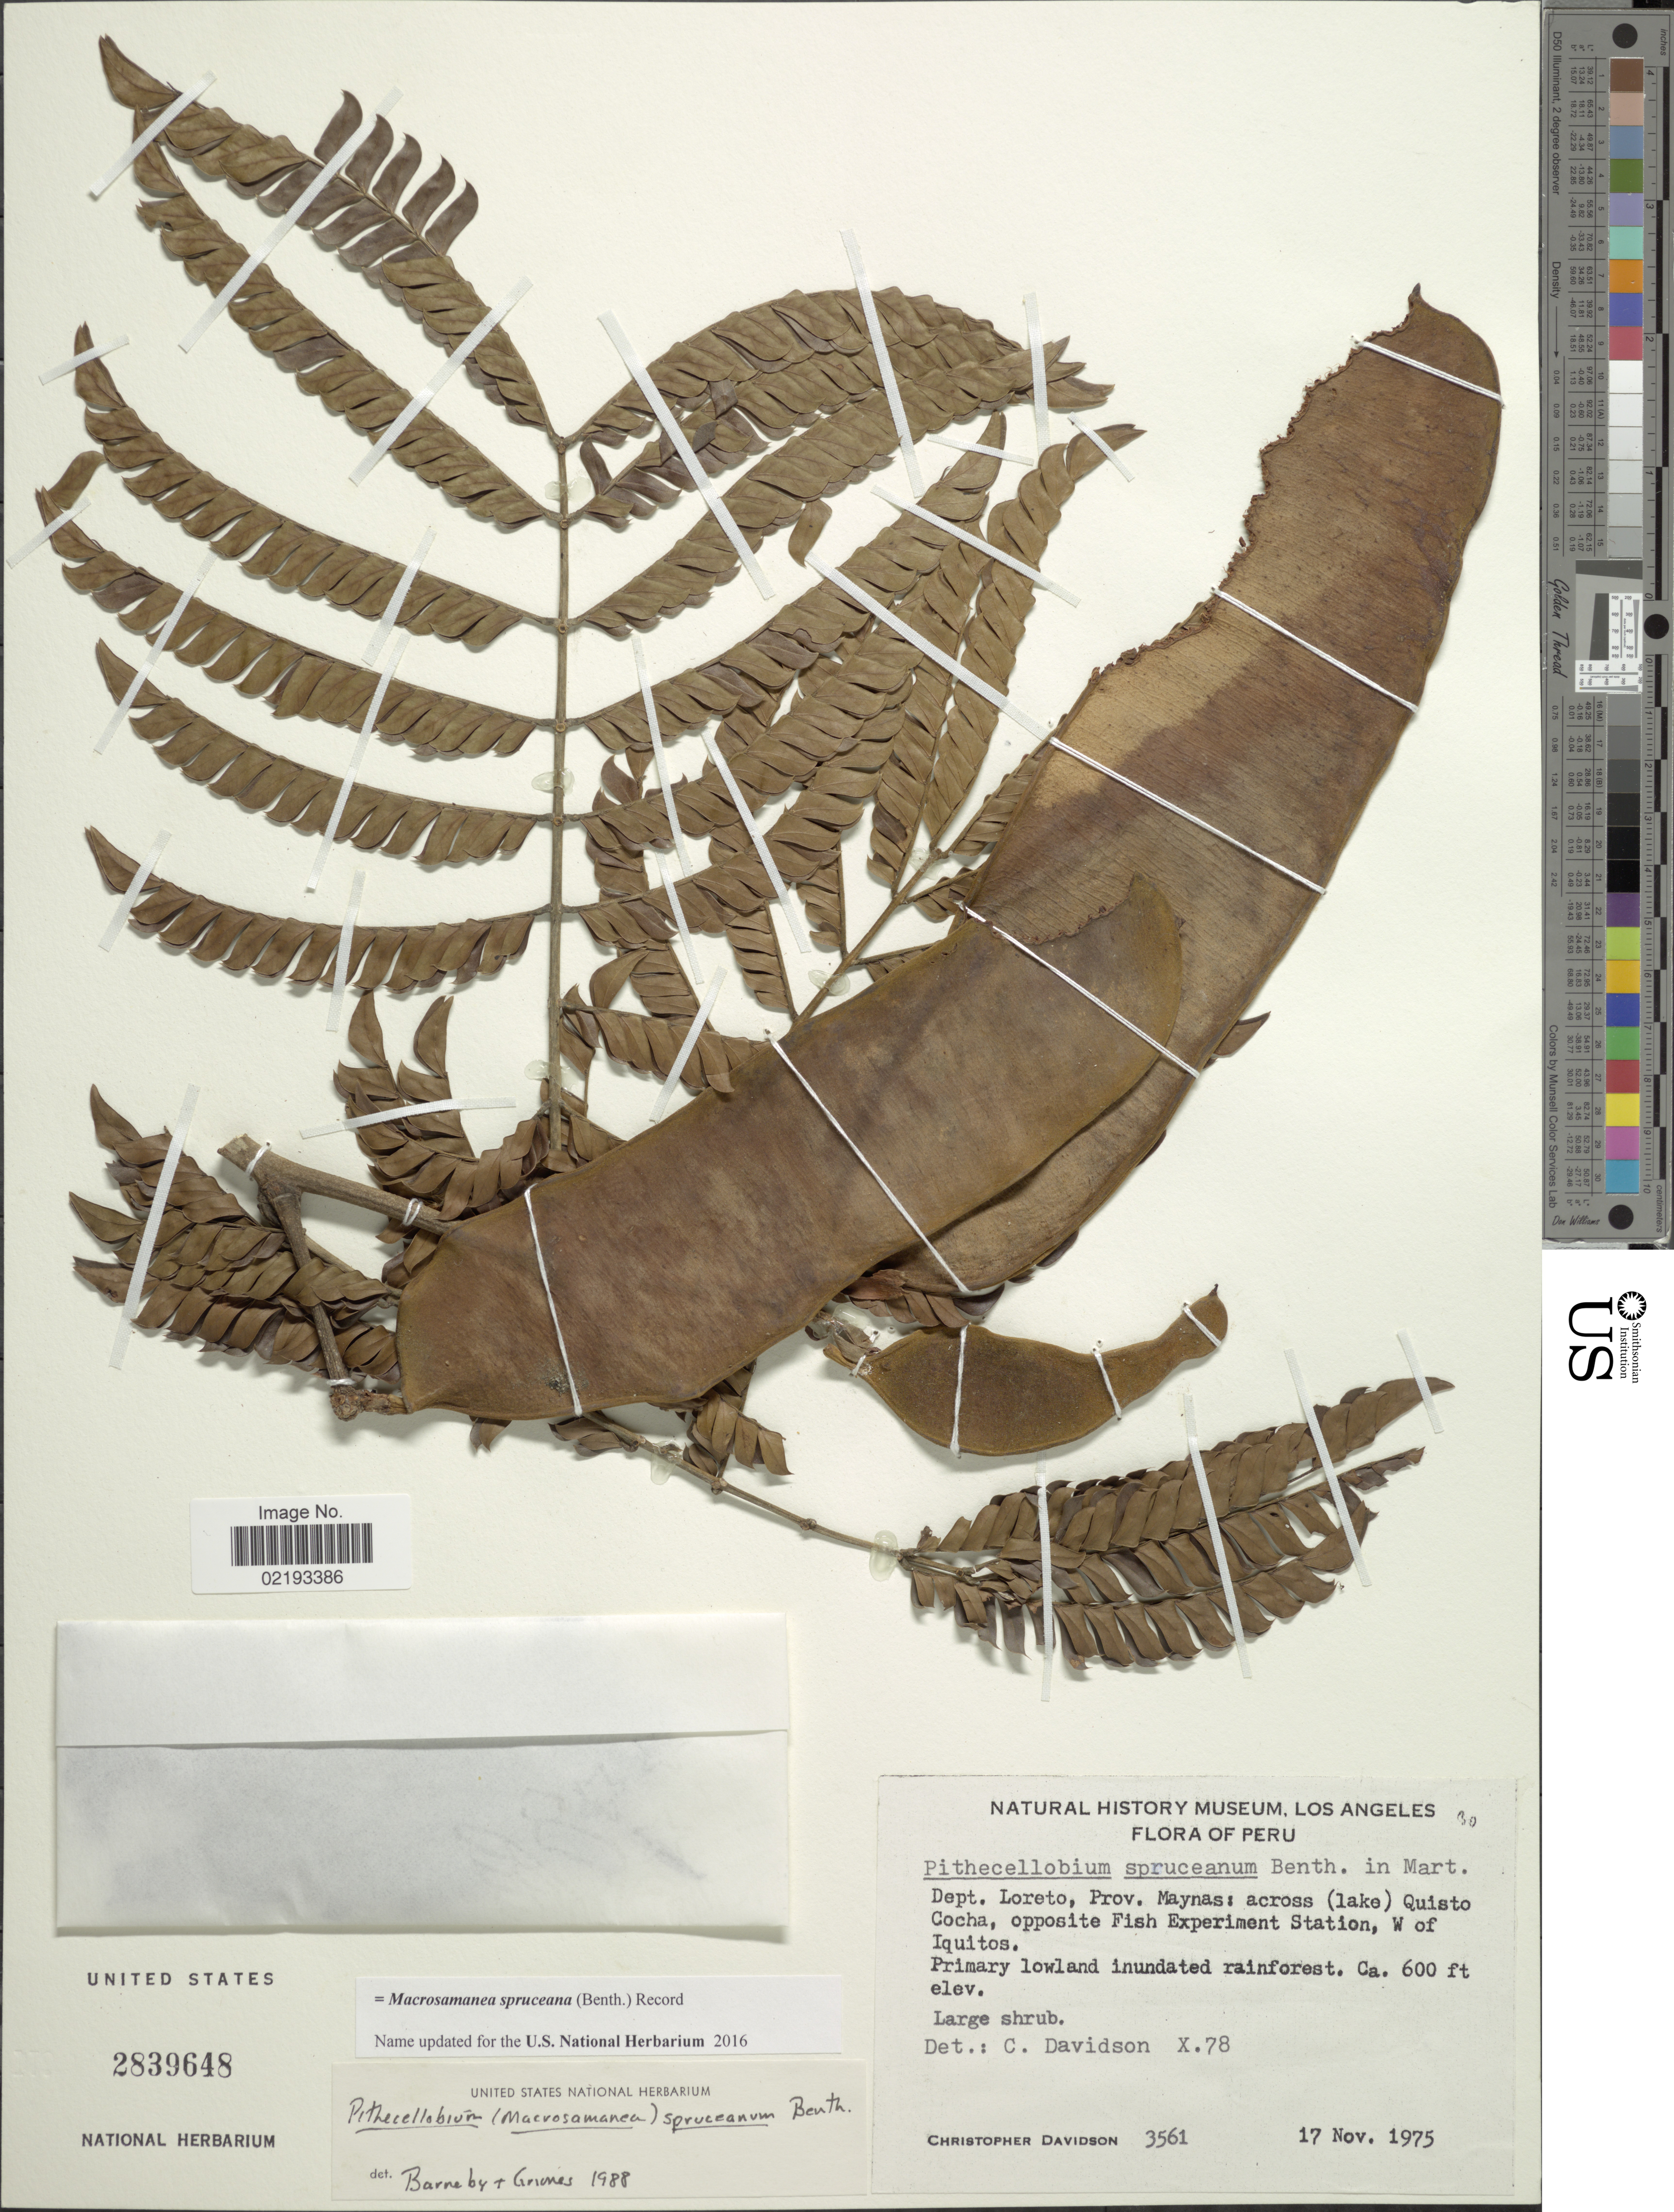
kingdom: Plantae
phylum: Tracheophyta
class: Magnoliopsida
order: Fabales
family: Fabaceae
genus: Macrosamanea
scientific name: Macrosamanea spruceana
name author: (Benth.) Killip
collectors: C. Davidson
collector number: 3561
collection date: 1975-11-17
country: Peru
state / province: Loreto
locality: Dept. Loreto, Prov. Maynas: across (lake) Quisto Cocha, opposite Fish Experiment Station, W of Iquitos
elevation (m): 183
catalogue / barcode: US 2839648